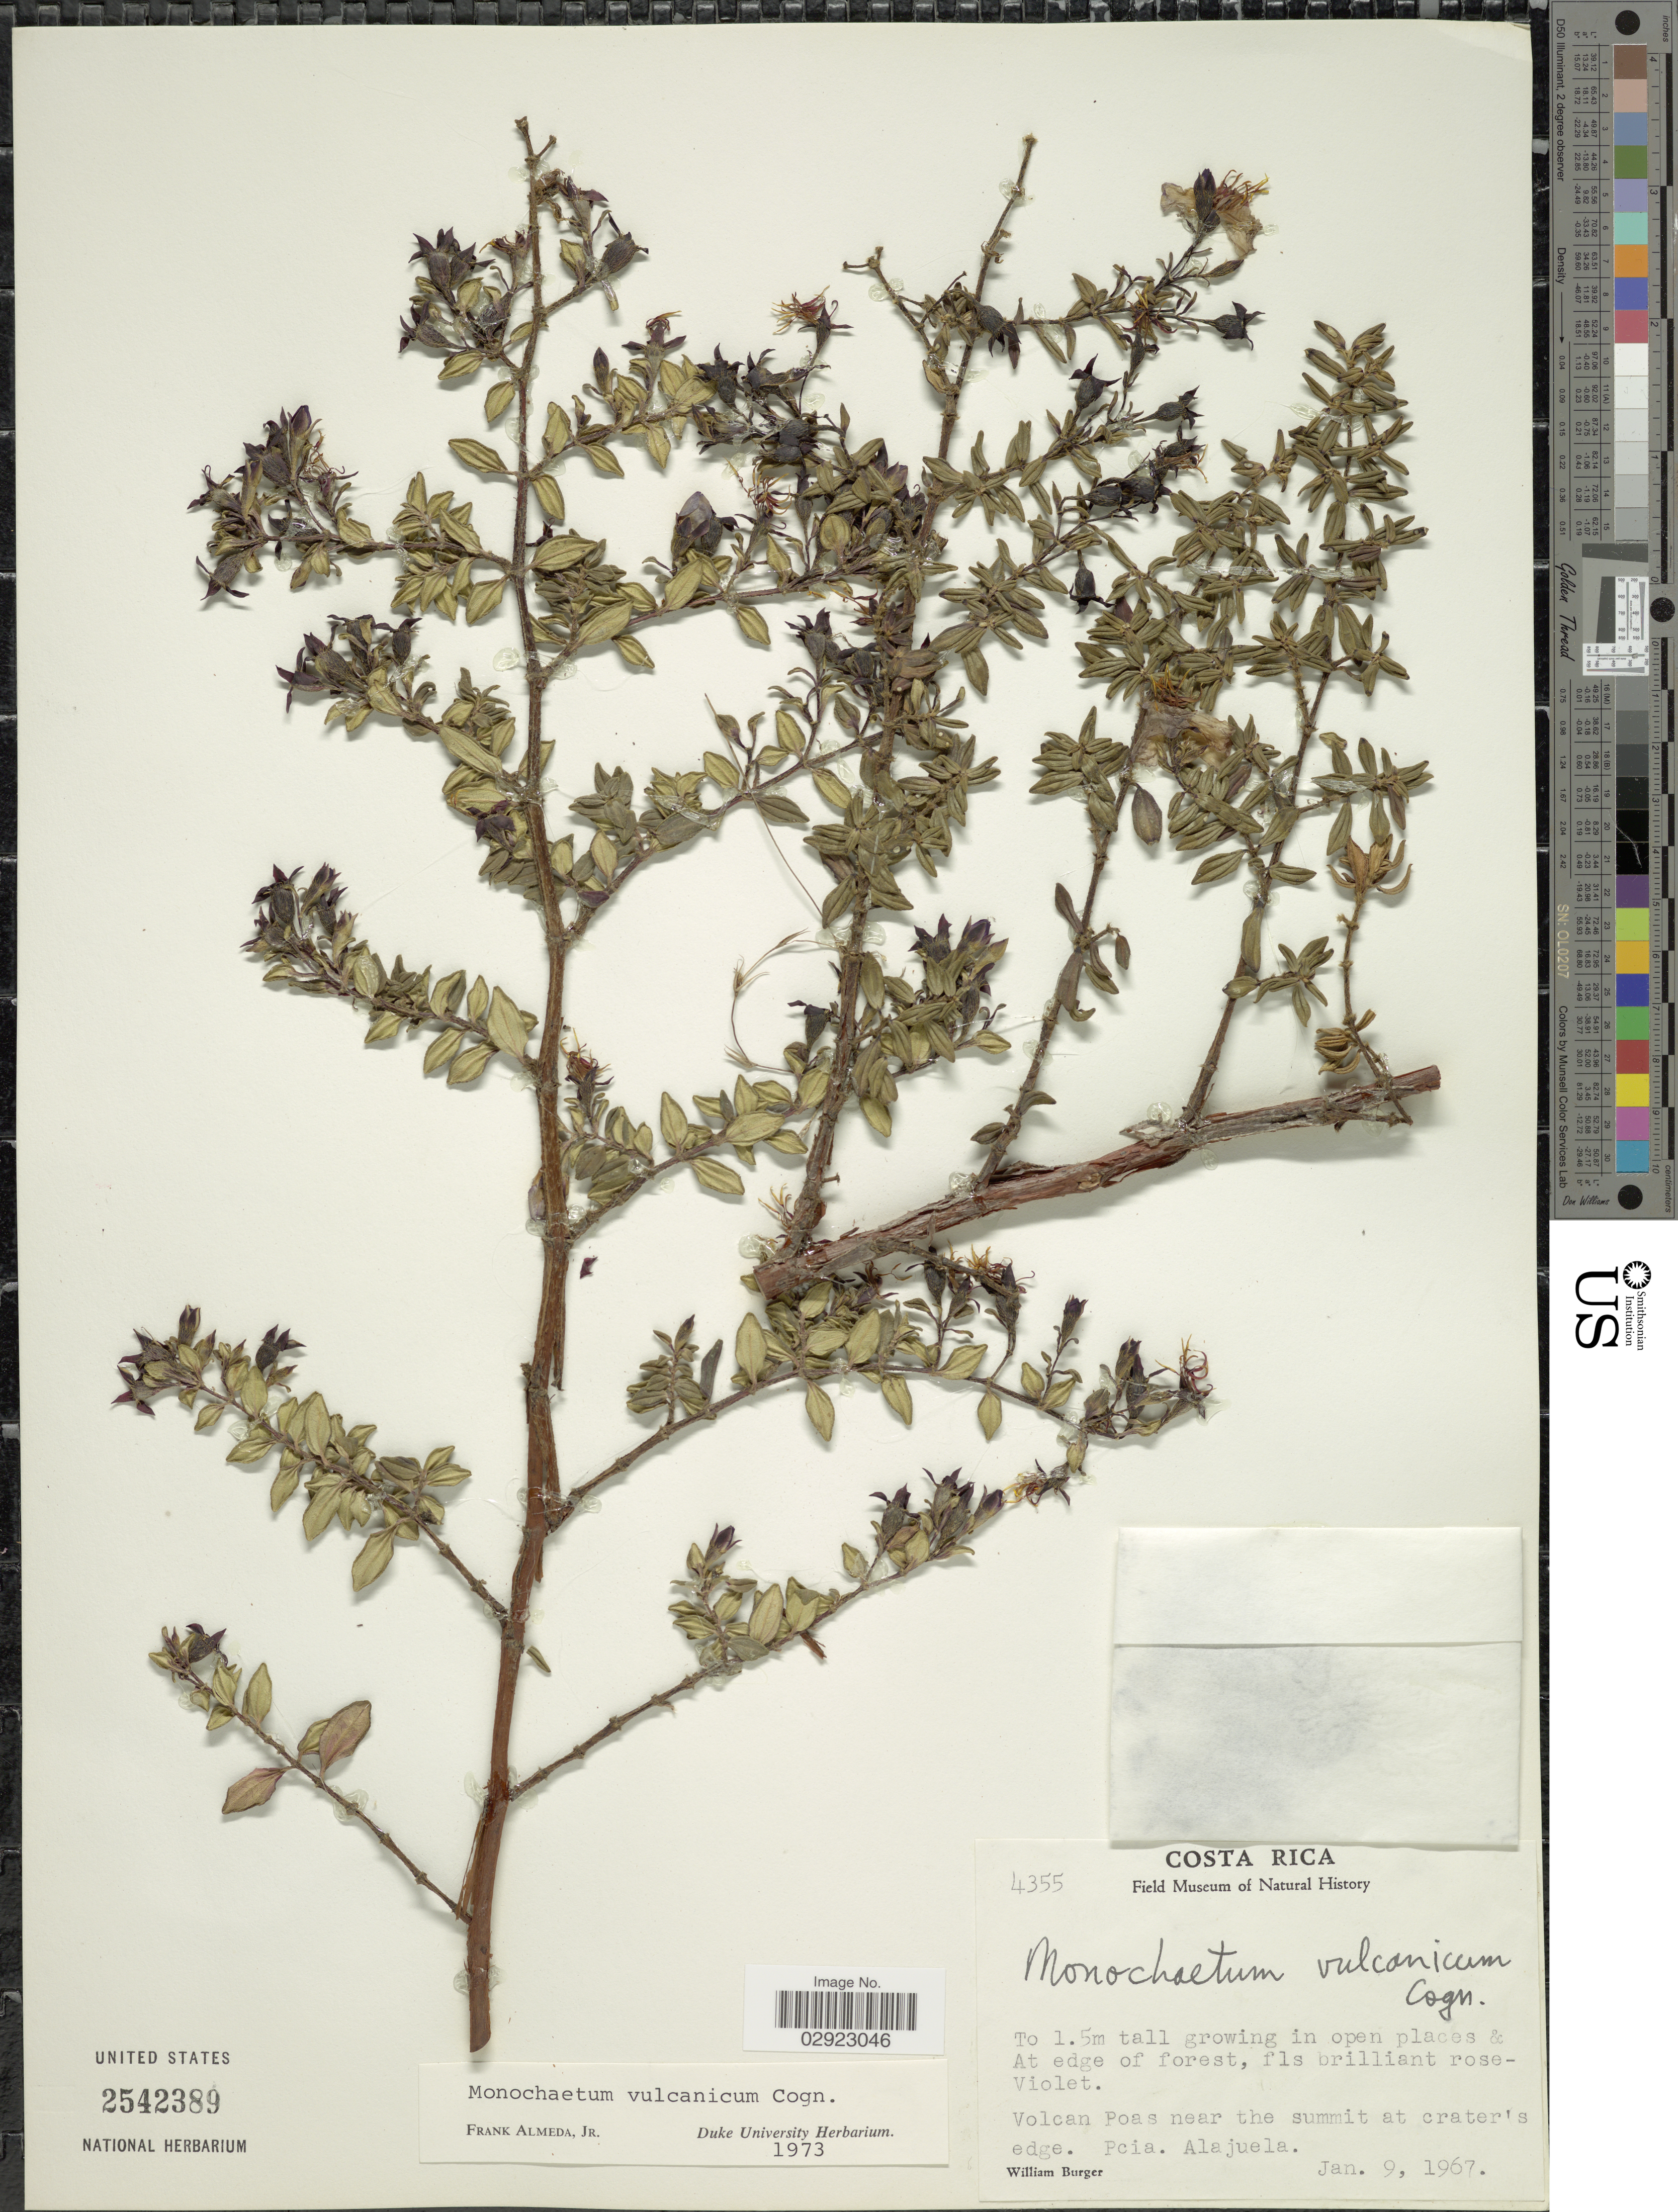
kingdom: Plantae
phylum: Tracheophyta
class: Magnoliopsida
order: Myrtales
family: Melastomataceae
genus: Monochaetum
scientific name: Monochaetum vulcanicum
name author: Cogn.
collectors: W. Burger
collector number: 4355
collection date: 1967-01-09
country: Costa Rica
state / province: Alajuela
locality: Volcan Poas near the summit at crater's edge. Pcia. Alajuela.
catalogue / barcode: US 2542389